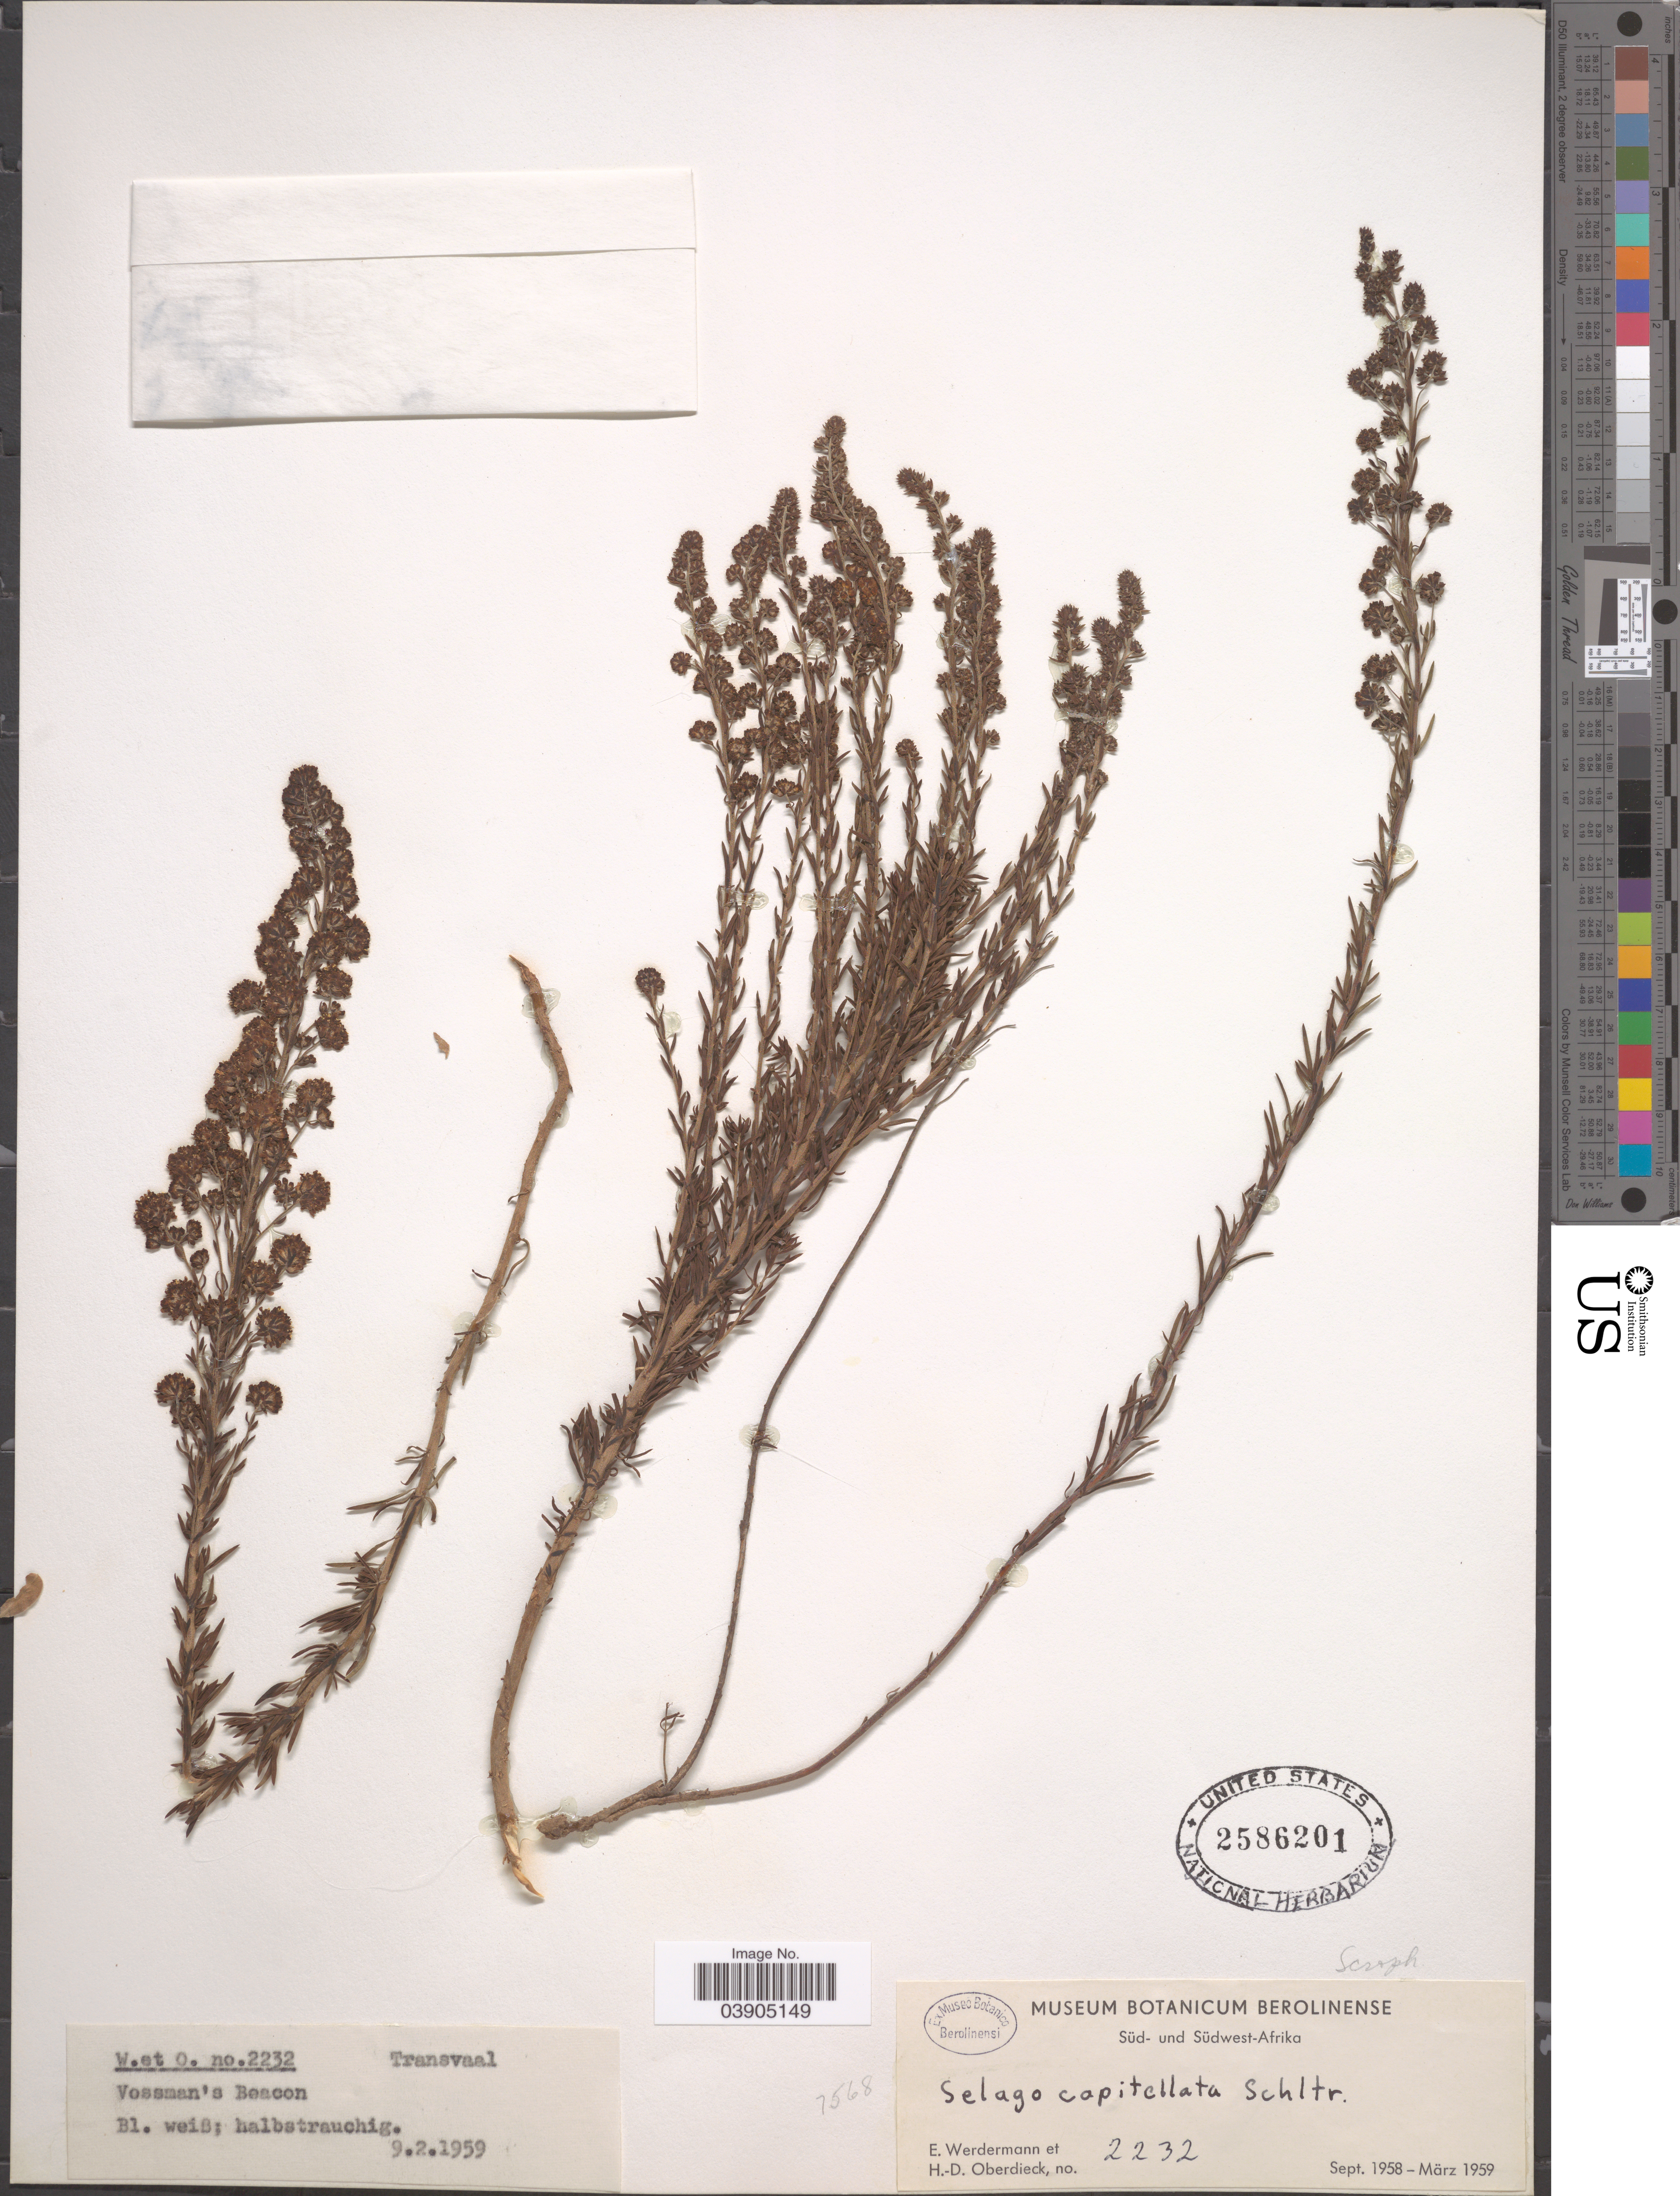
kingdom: Plantae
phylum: Tracheophyta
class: Magnoliopsida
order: Lamiales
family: Scrophulariaceae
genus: Selago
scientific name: Selago capitellata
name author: Schltr.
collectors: E. Werdermann & H. Oberdieck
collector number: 2232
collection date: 1959-02-09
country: South Africa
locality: Transvaal. Vossman's Beacon.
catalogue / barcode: US 2586201